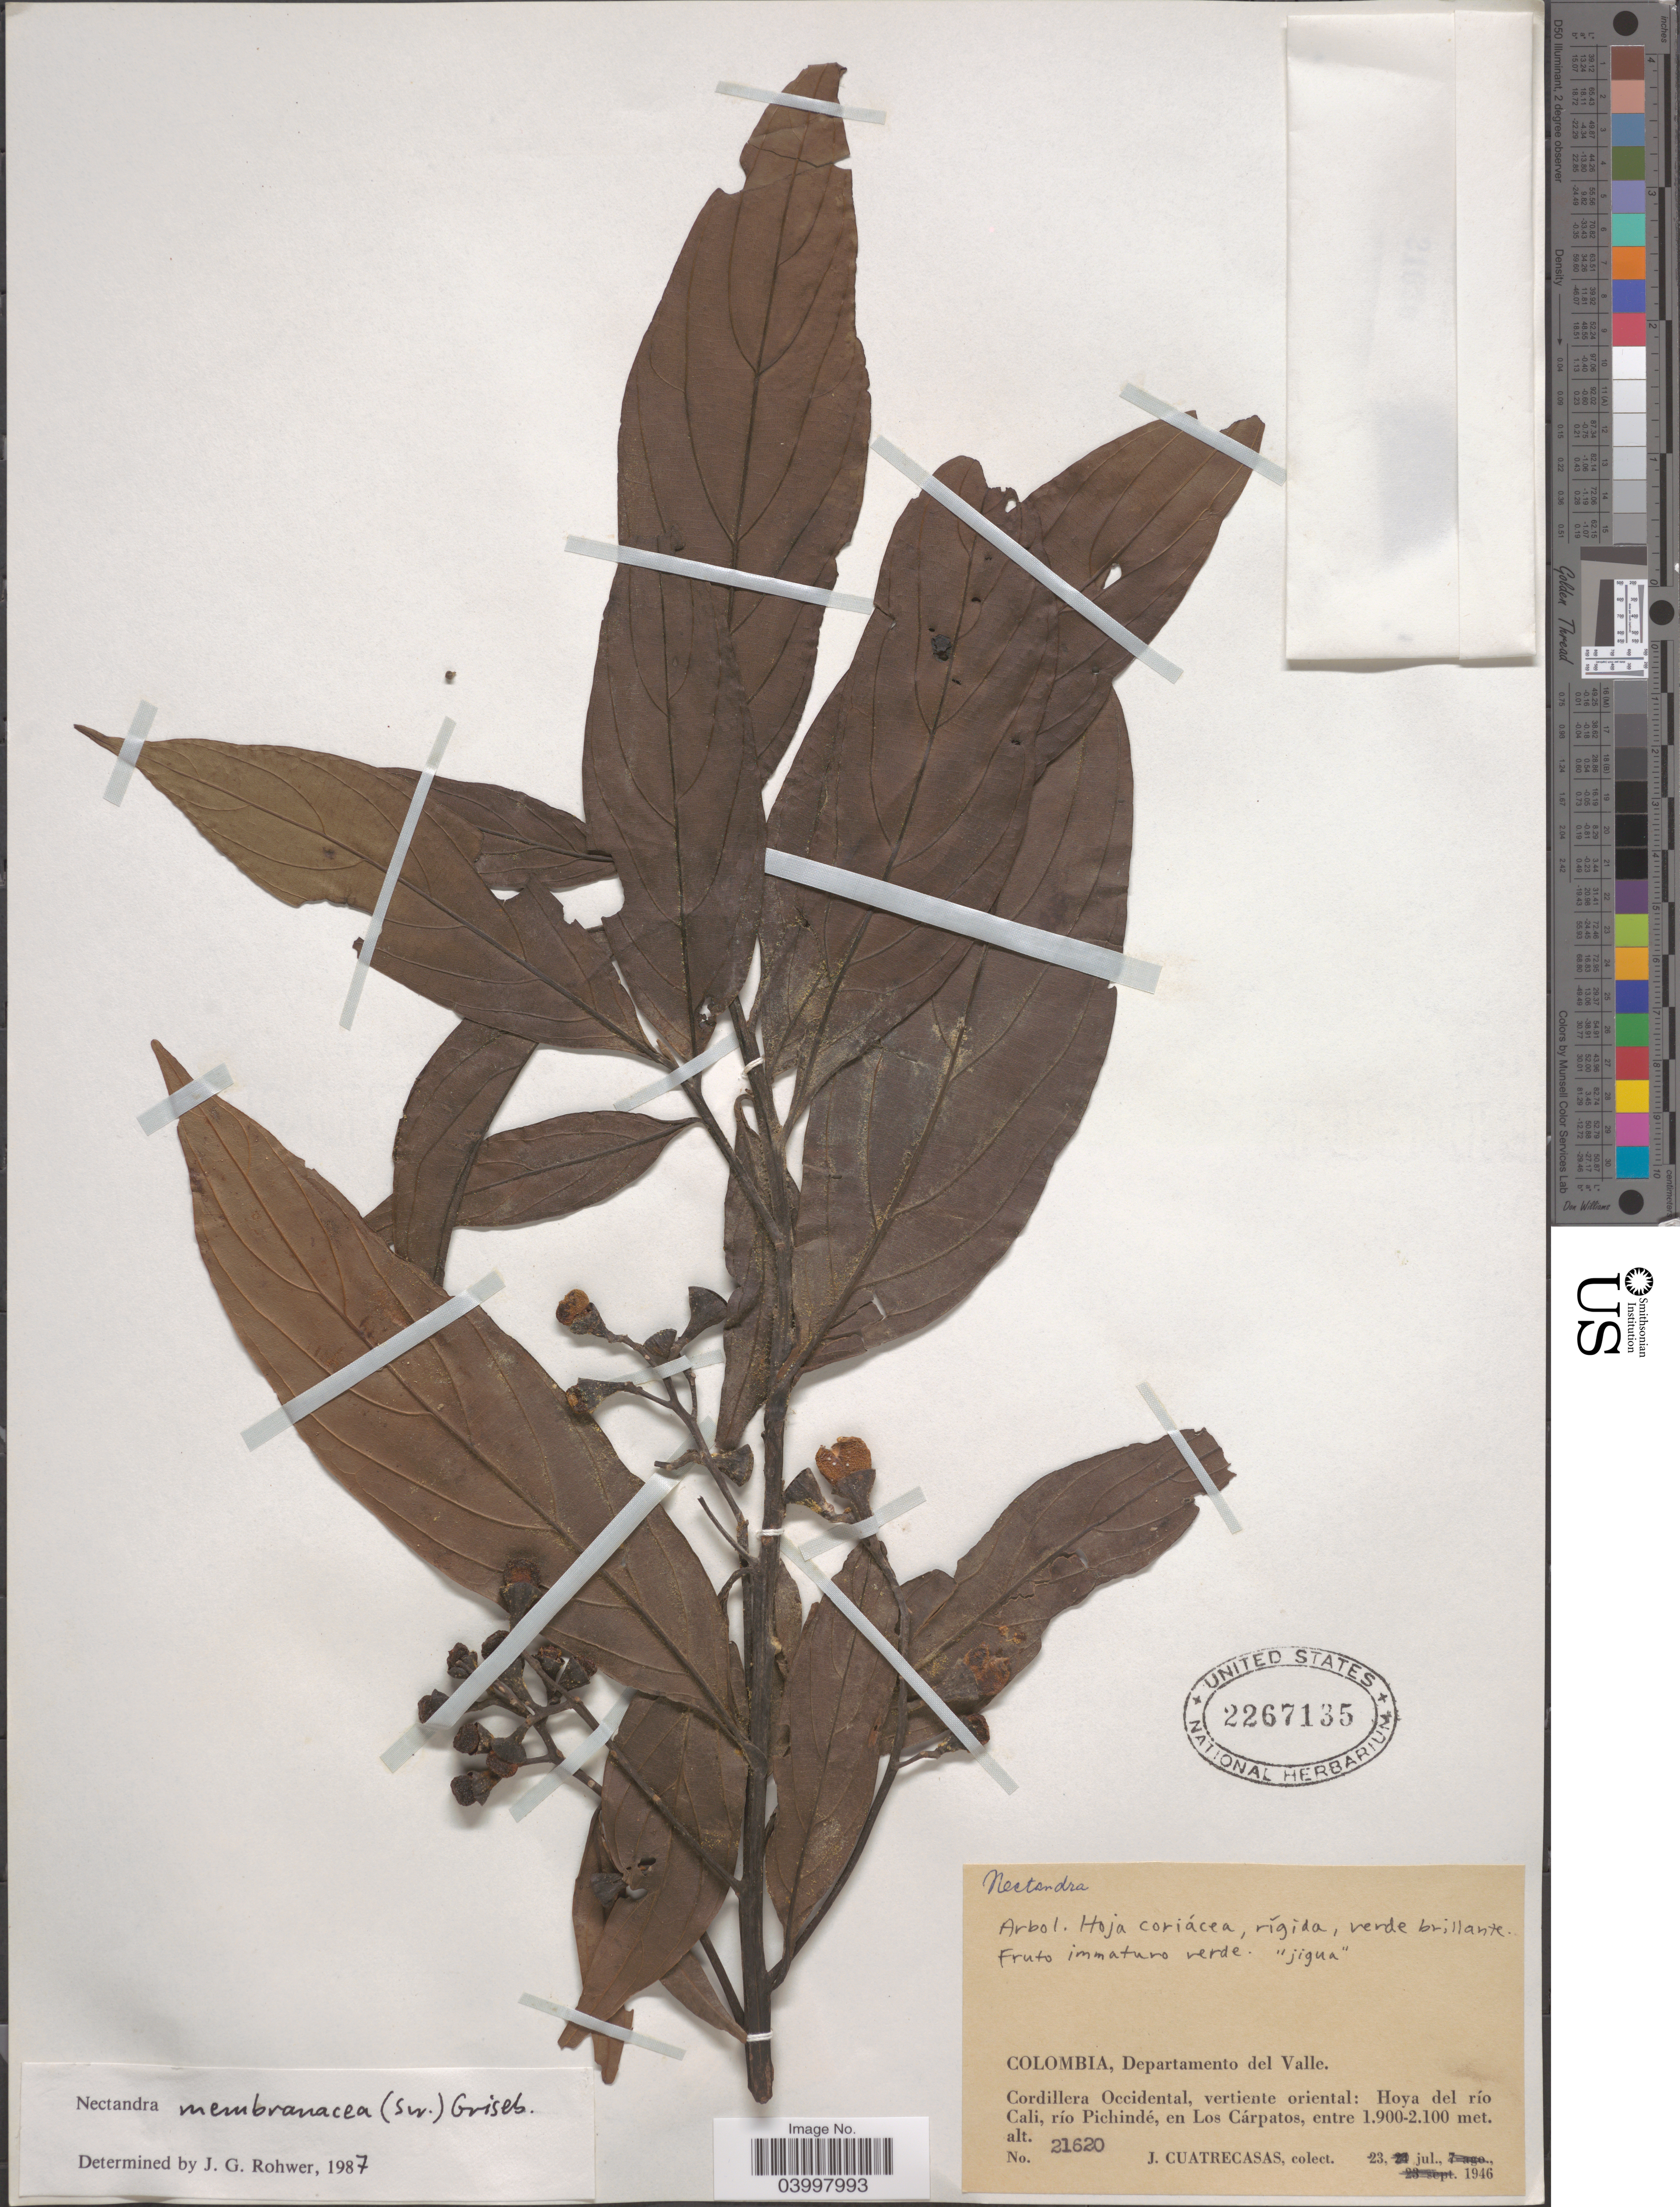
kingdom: Plantae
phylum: Tracheophyta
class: Magnoliopsida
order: Laurales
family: Lauraceae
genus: Nectandra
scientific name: Nectandra membranacea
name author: (Sw.) Griseb.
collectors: J. Cuatrecasas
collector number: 21620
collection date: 1946-07-23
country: Colombia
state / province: Valle del Cauca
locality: Departamento del Valle. Cordillera Occidental, vertiente oriental: Hoya del río Cali, río Pichindé, en Los Cárpatos.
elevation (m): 1900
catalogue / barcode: US 2267135